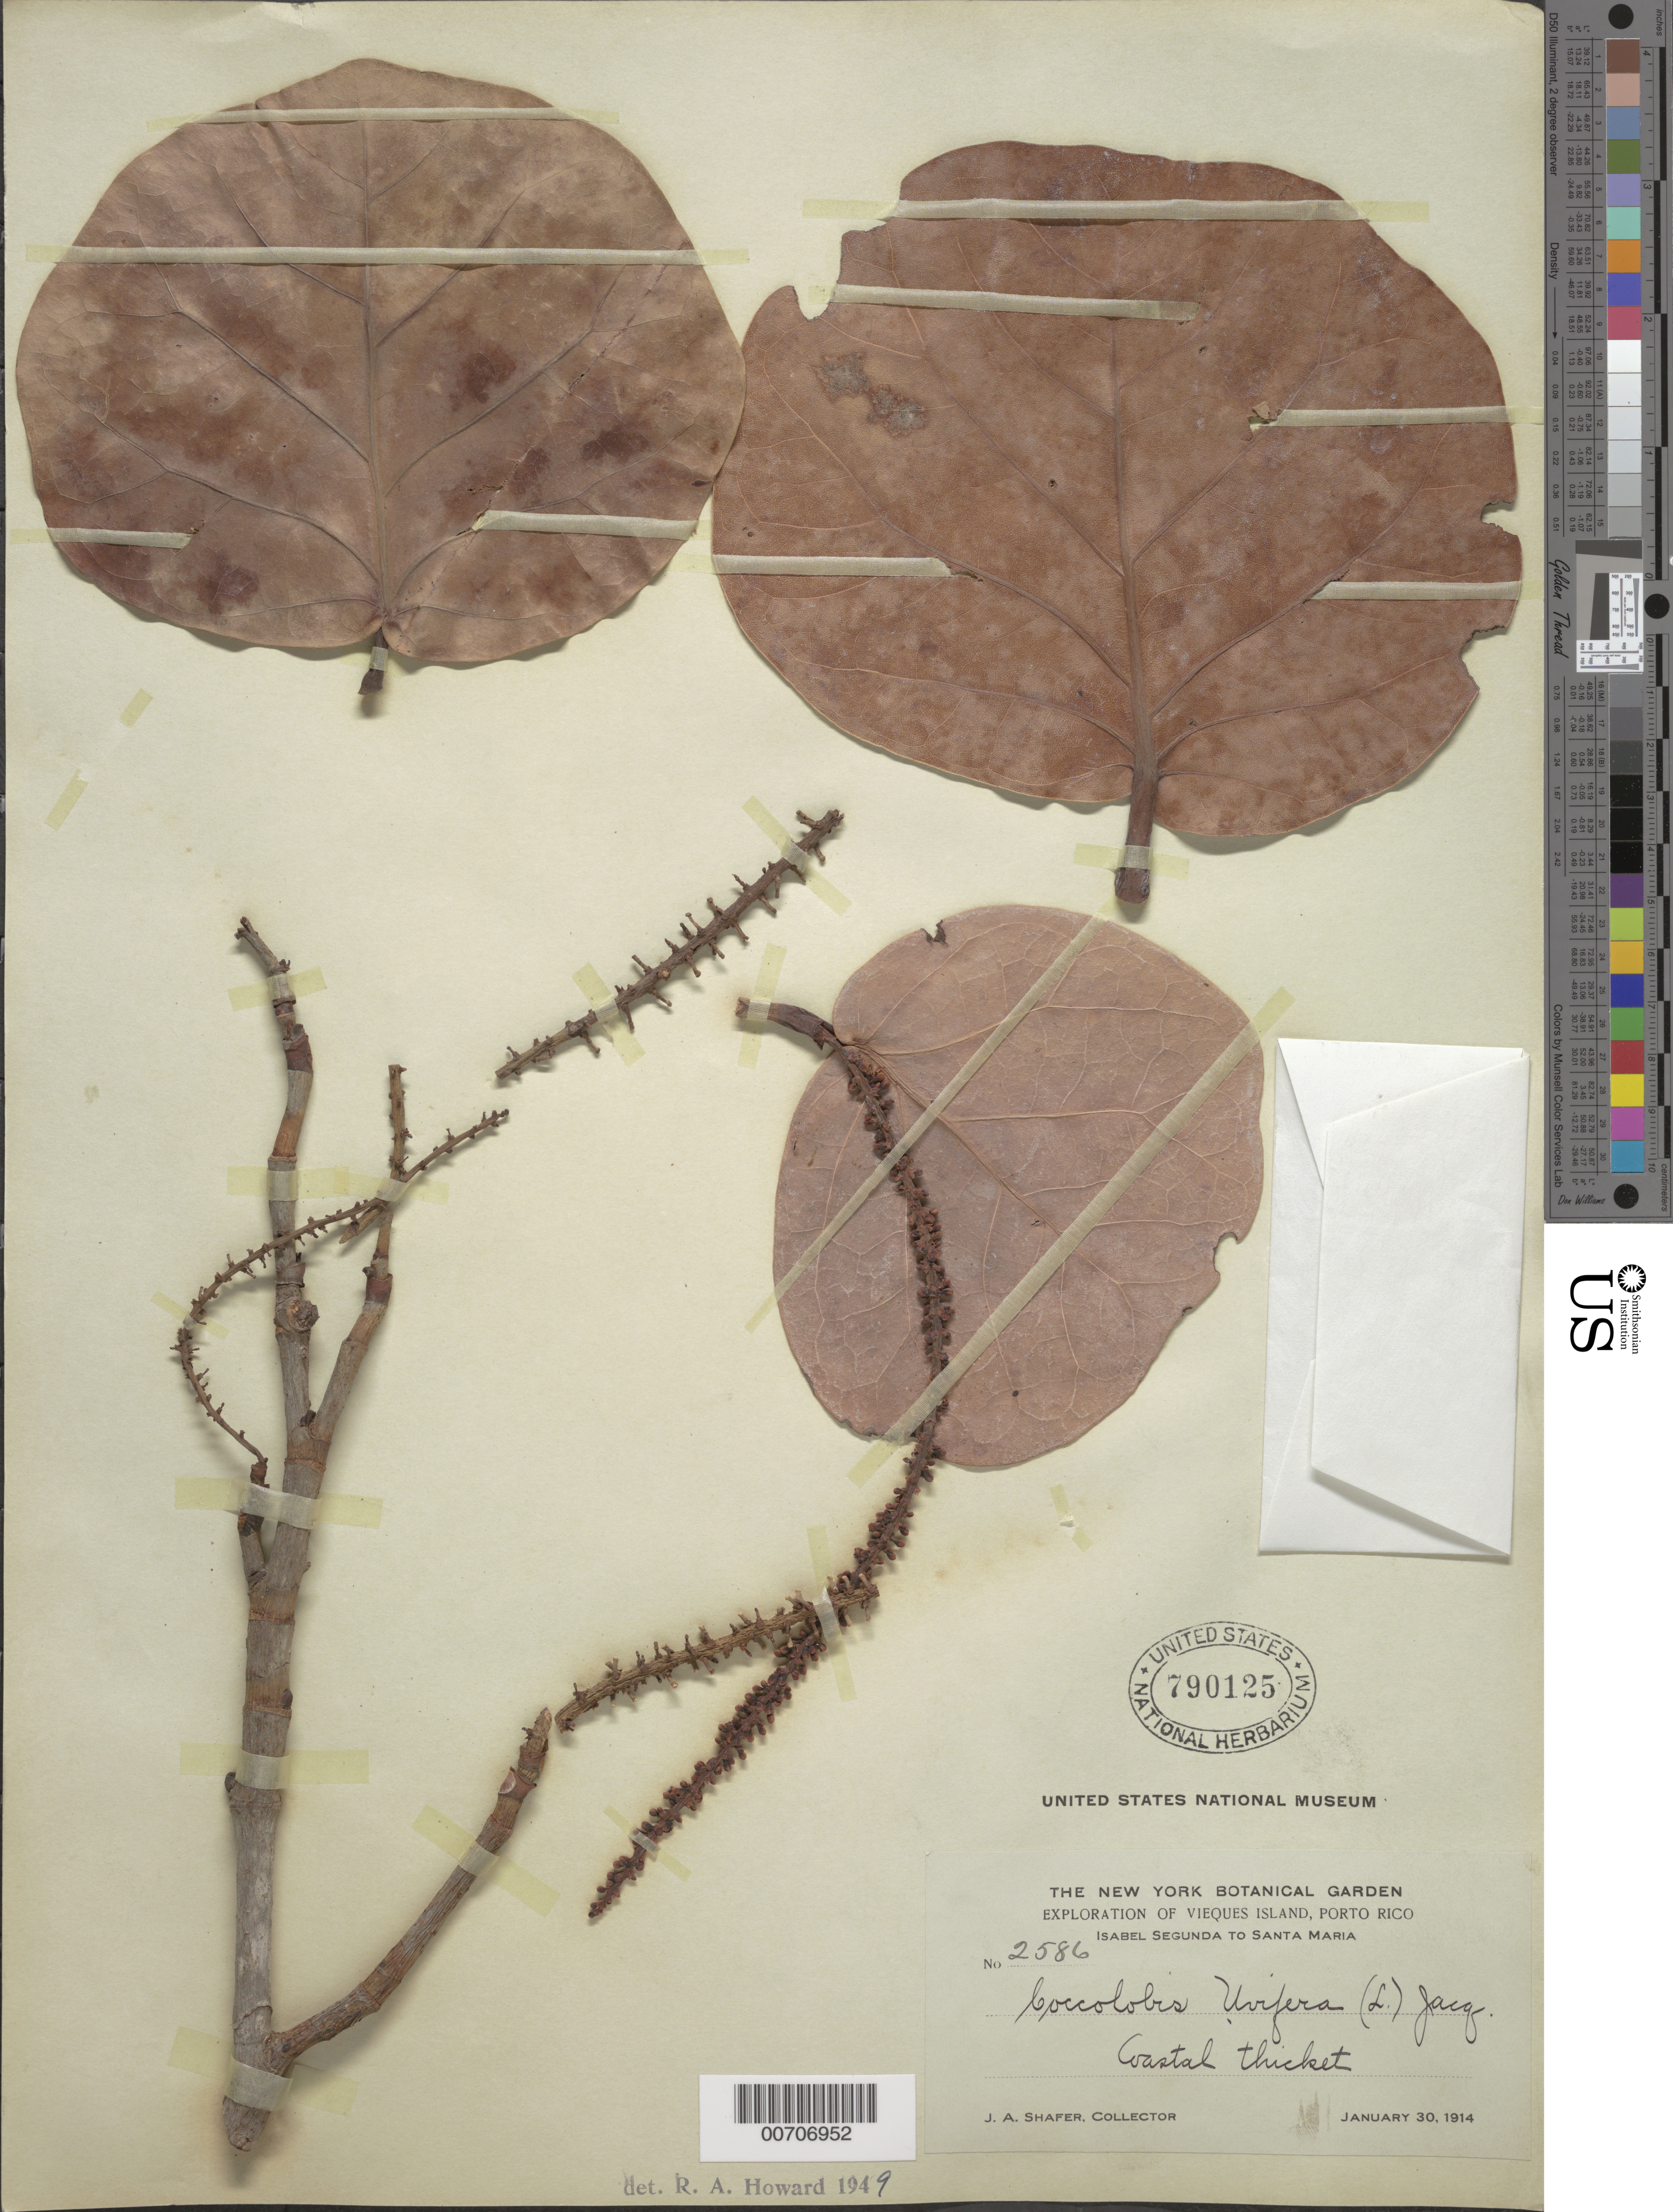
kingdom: Plantae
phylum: Tracheophyta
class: Magnoliopsida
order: Caryophyllales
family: Polygonaceae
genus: Coccoloba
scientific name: Coccoloba x uvifera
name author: L.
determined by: Howard, R. A.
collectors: J. A. Shafer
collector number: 2586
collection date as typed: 30 Jan 1914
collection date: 1914-01-30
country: Puerto Rico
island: Vieques Island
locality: Isabel Segunda to Santa Maria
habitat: Coastal thickets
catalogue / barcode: US 790125